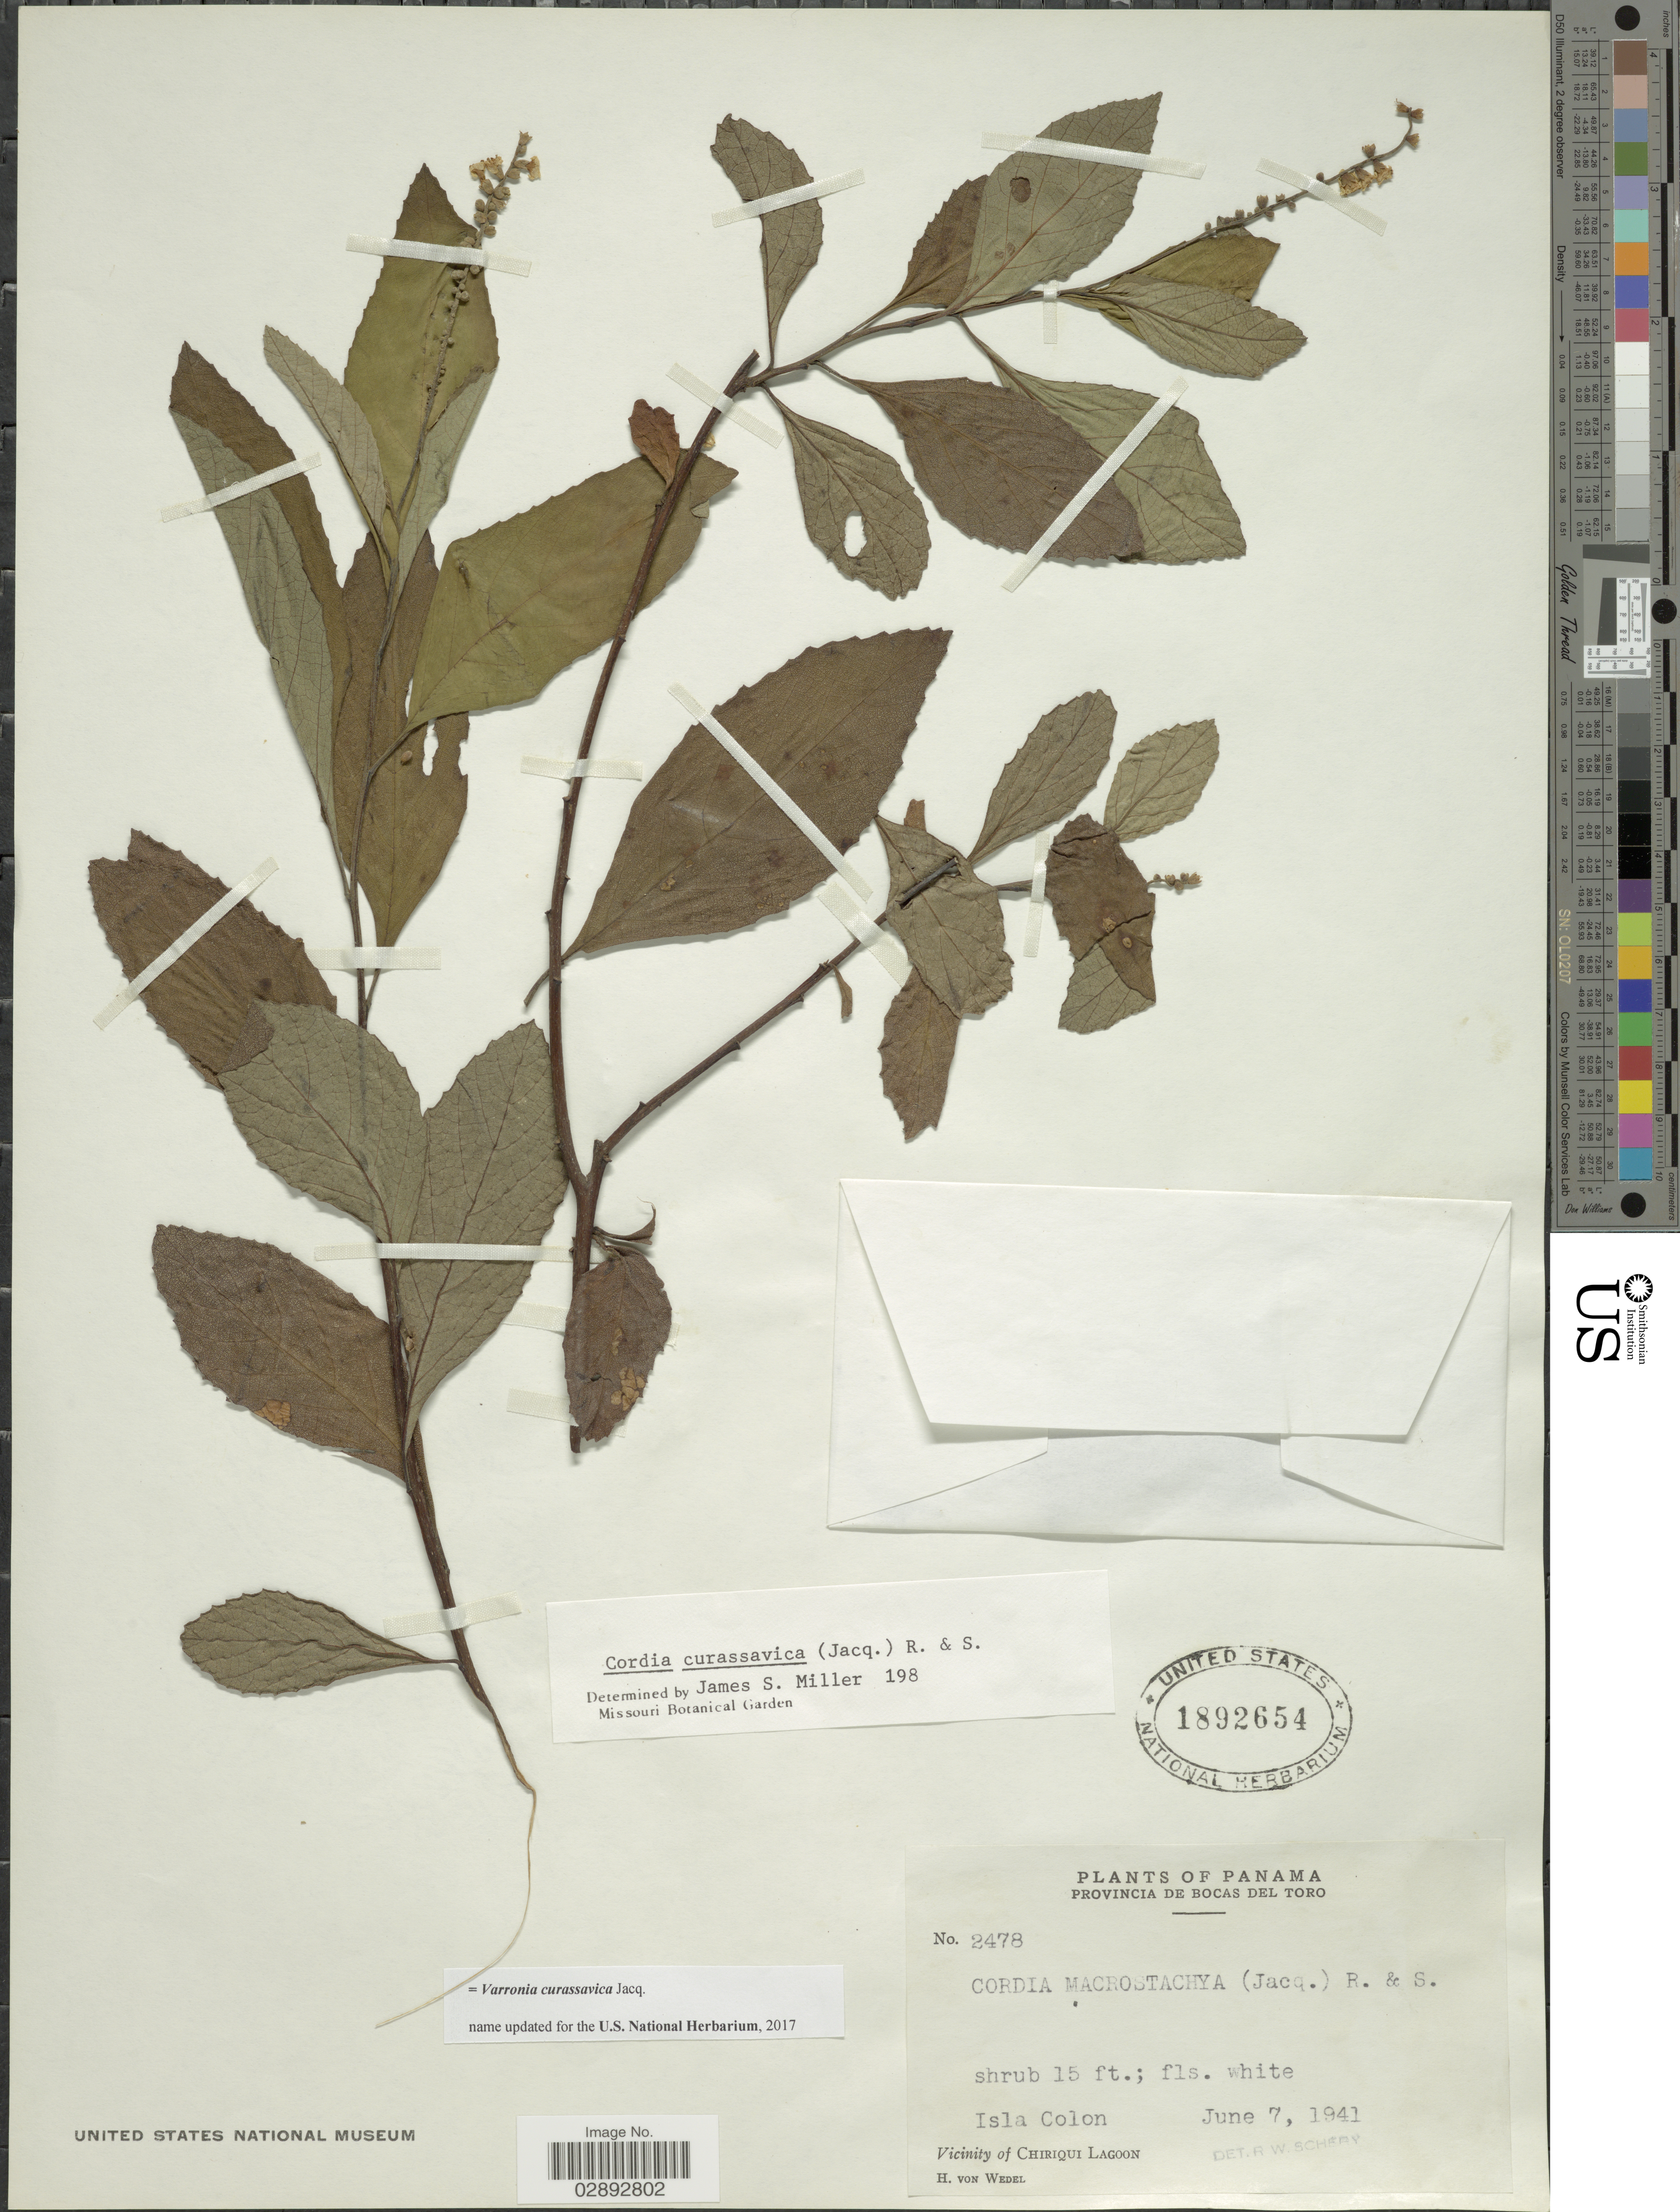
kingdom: Plantae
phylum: Tracheophyta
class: Magnoliopsida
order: Boraginales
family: Cordiaceae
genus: Varronia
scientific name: Varronia curassavica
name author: Jacq.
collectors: H. von Wedel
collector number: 2478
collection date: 1941-06-07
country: Panama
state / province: Bocas del Toro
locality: Provincia de Bocas del Toro. Isla Colon. Vicinity of Chiriqui Lagoon.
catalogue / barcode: US 1892654